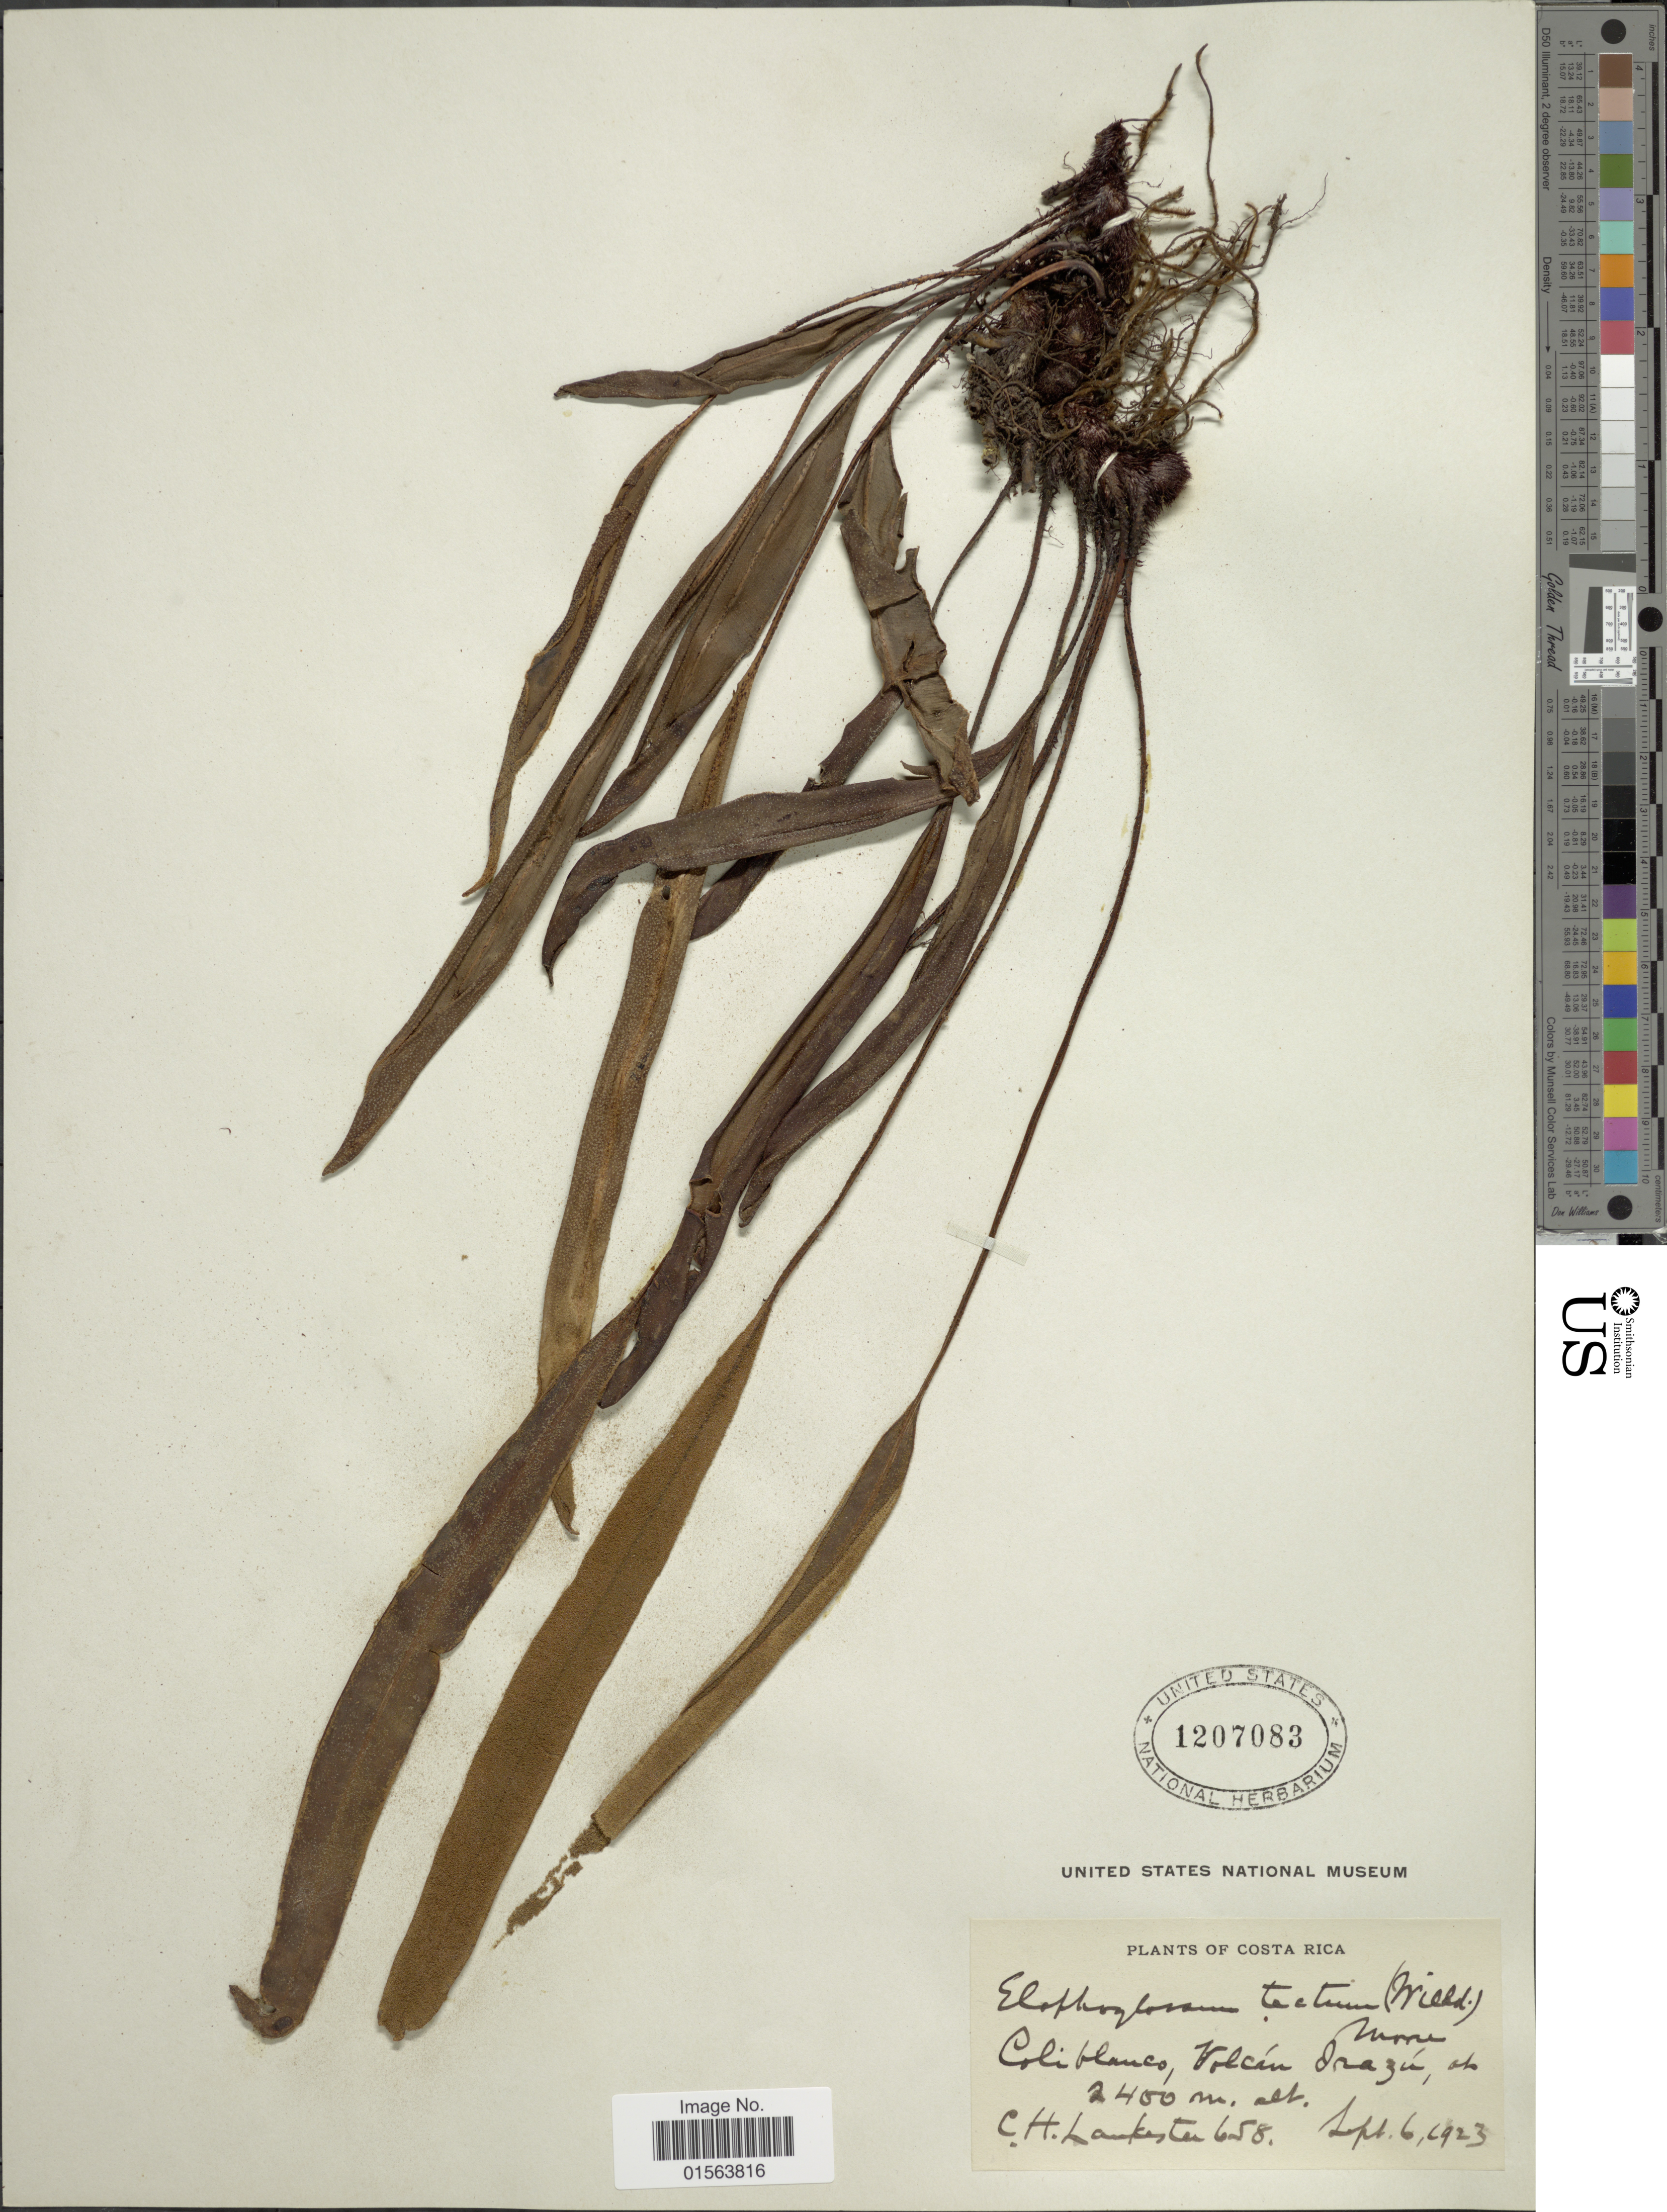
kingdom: Plantae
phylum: Tracheophyta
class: Polypodiopsida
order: Polypodiales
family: Dryopteridaceae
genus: Elaphoglossum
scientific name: Elaphoglossum furfuraceum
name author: (Mett. ex Kuhn) Christ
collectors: C. H. Lankester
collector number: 658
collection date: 1923-09-06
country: Costa Rica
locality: Coli Blanco, Volcan Irazu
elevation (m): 2400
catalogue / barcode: US 1207083